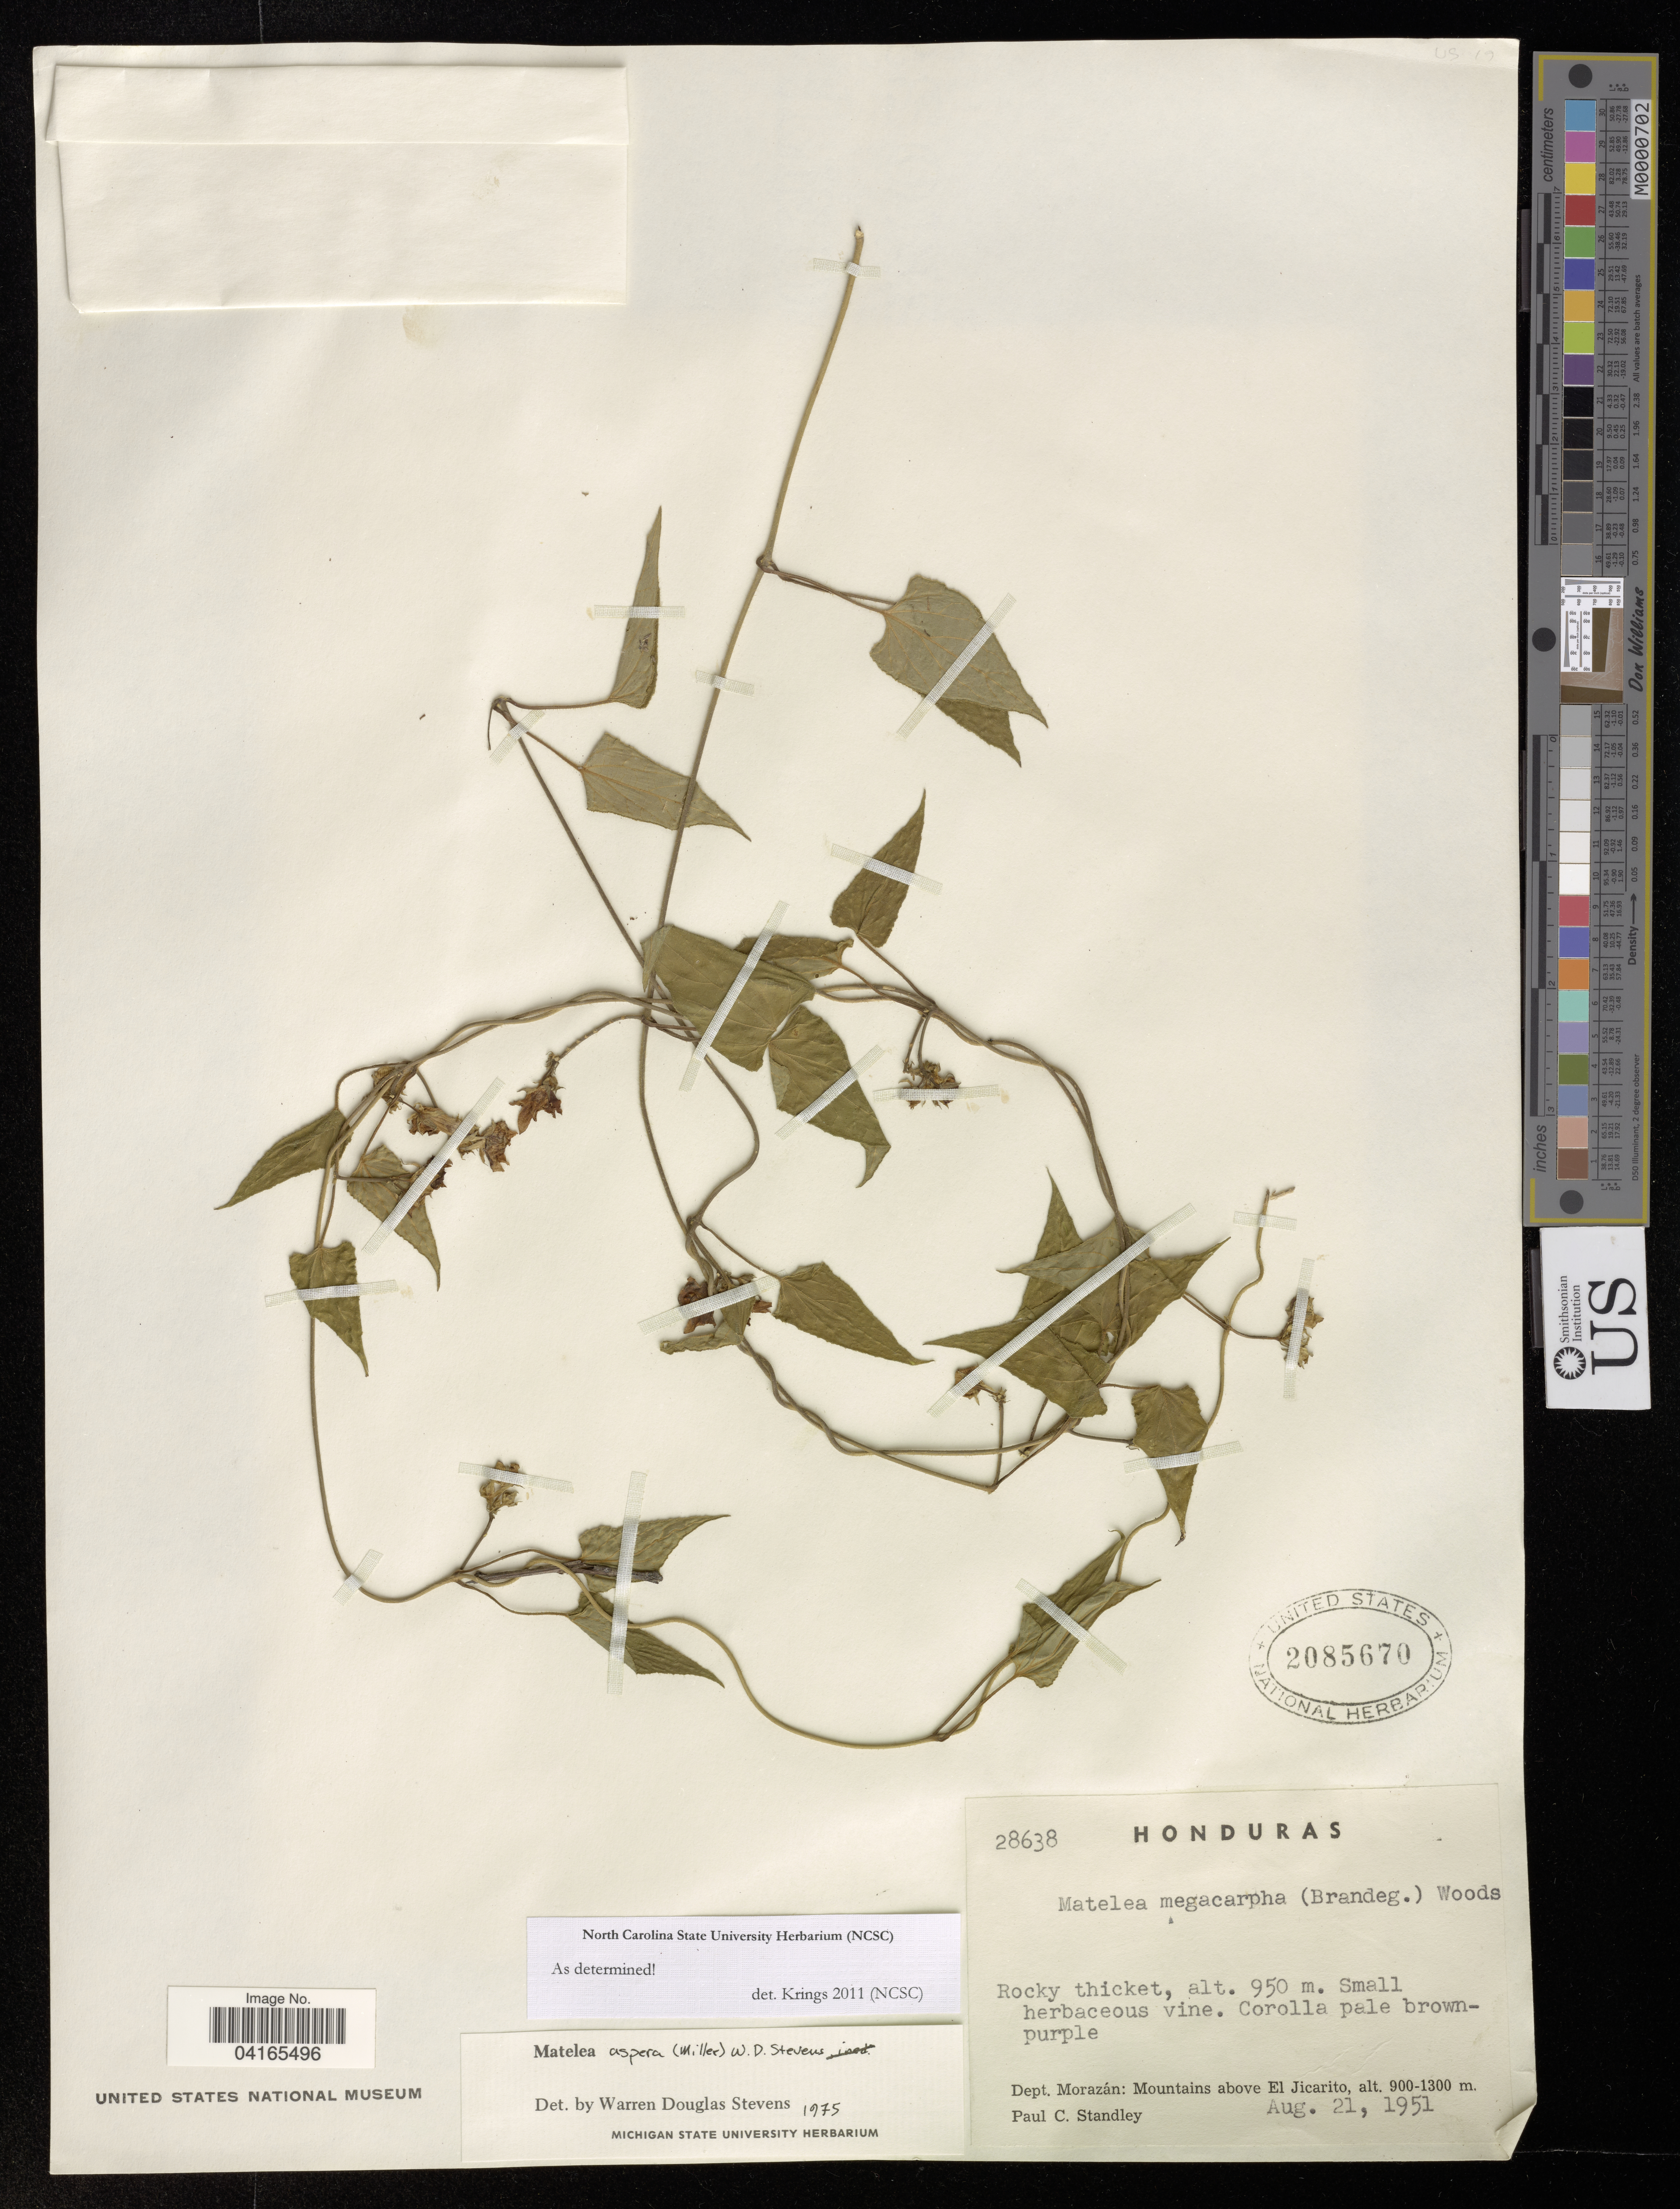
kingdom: Plantae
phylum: Tracheophyta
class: Magnoliopsida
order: Gentianales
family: Apocynaceae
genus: Matelea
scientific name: Matelea aspera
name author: (Mill.) W.D. Stevens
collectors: P. C. Standley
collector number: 28638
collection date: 1951-08-21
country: Honduras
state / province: Fco. Morazán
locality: Dept. Morazán: Mountains above El Jicarito.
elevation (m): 900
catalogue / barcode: US 2085670